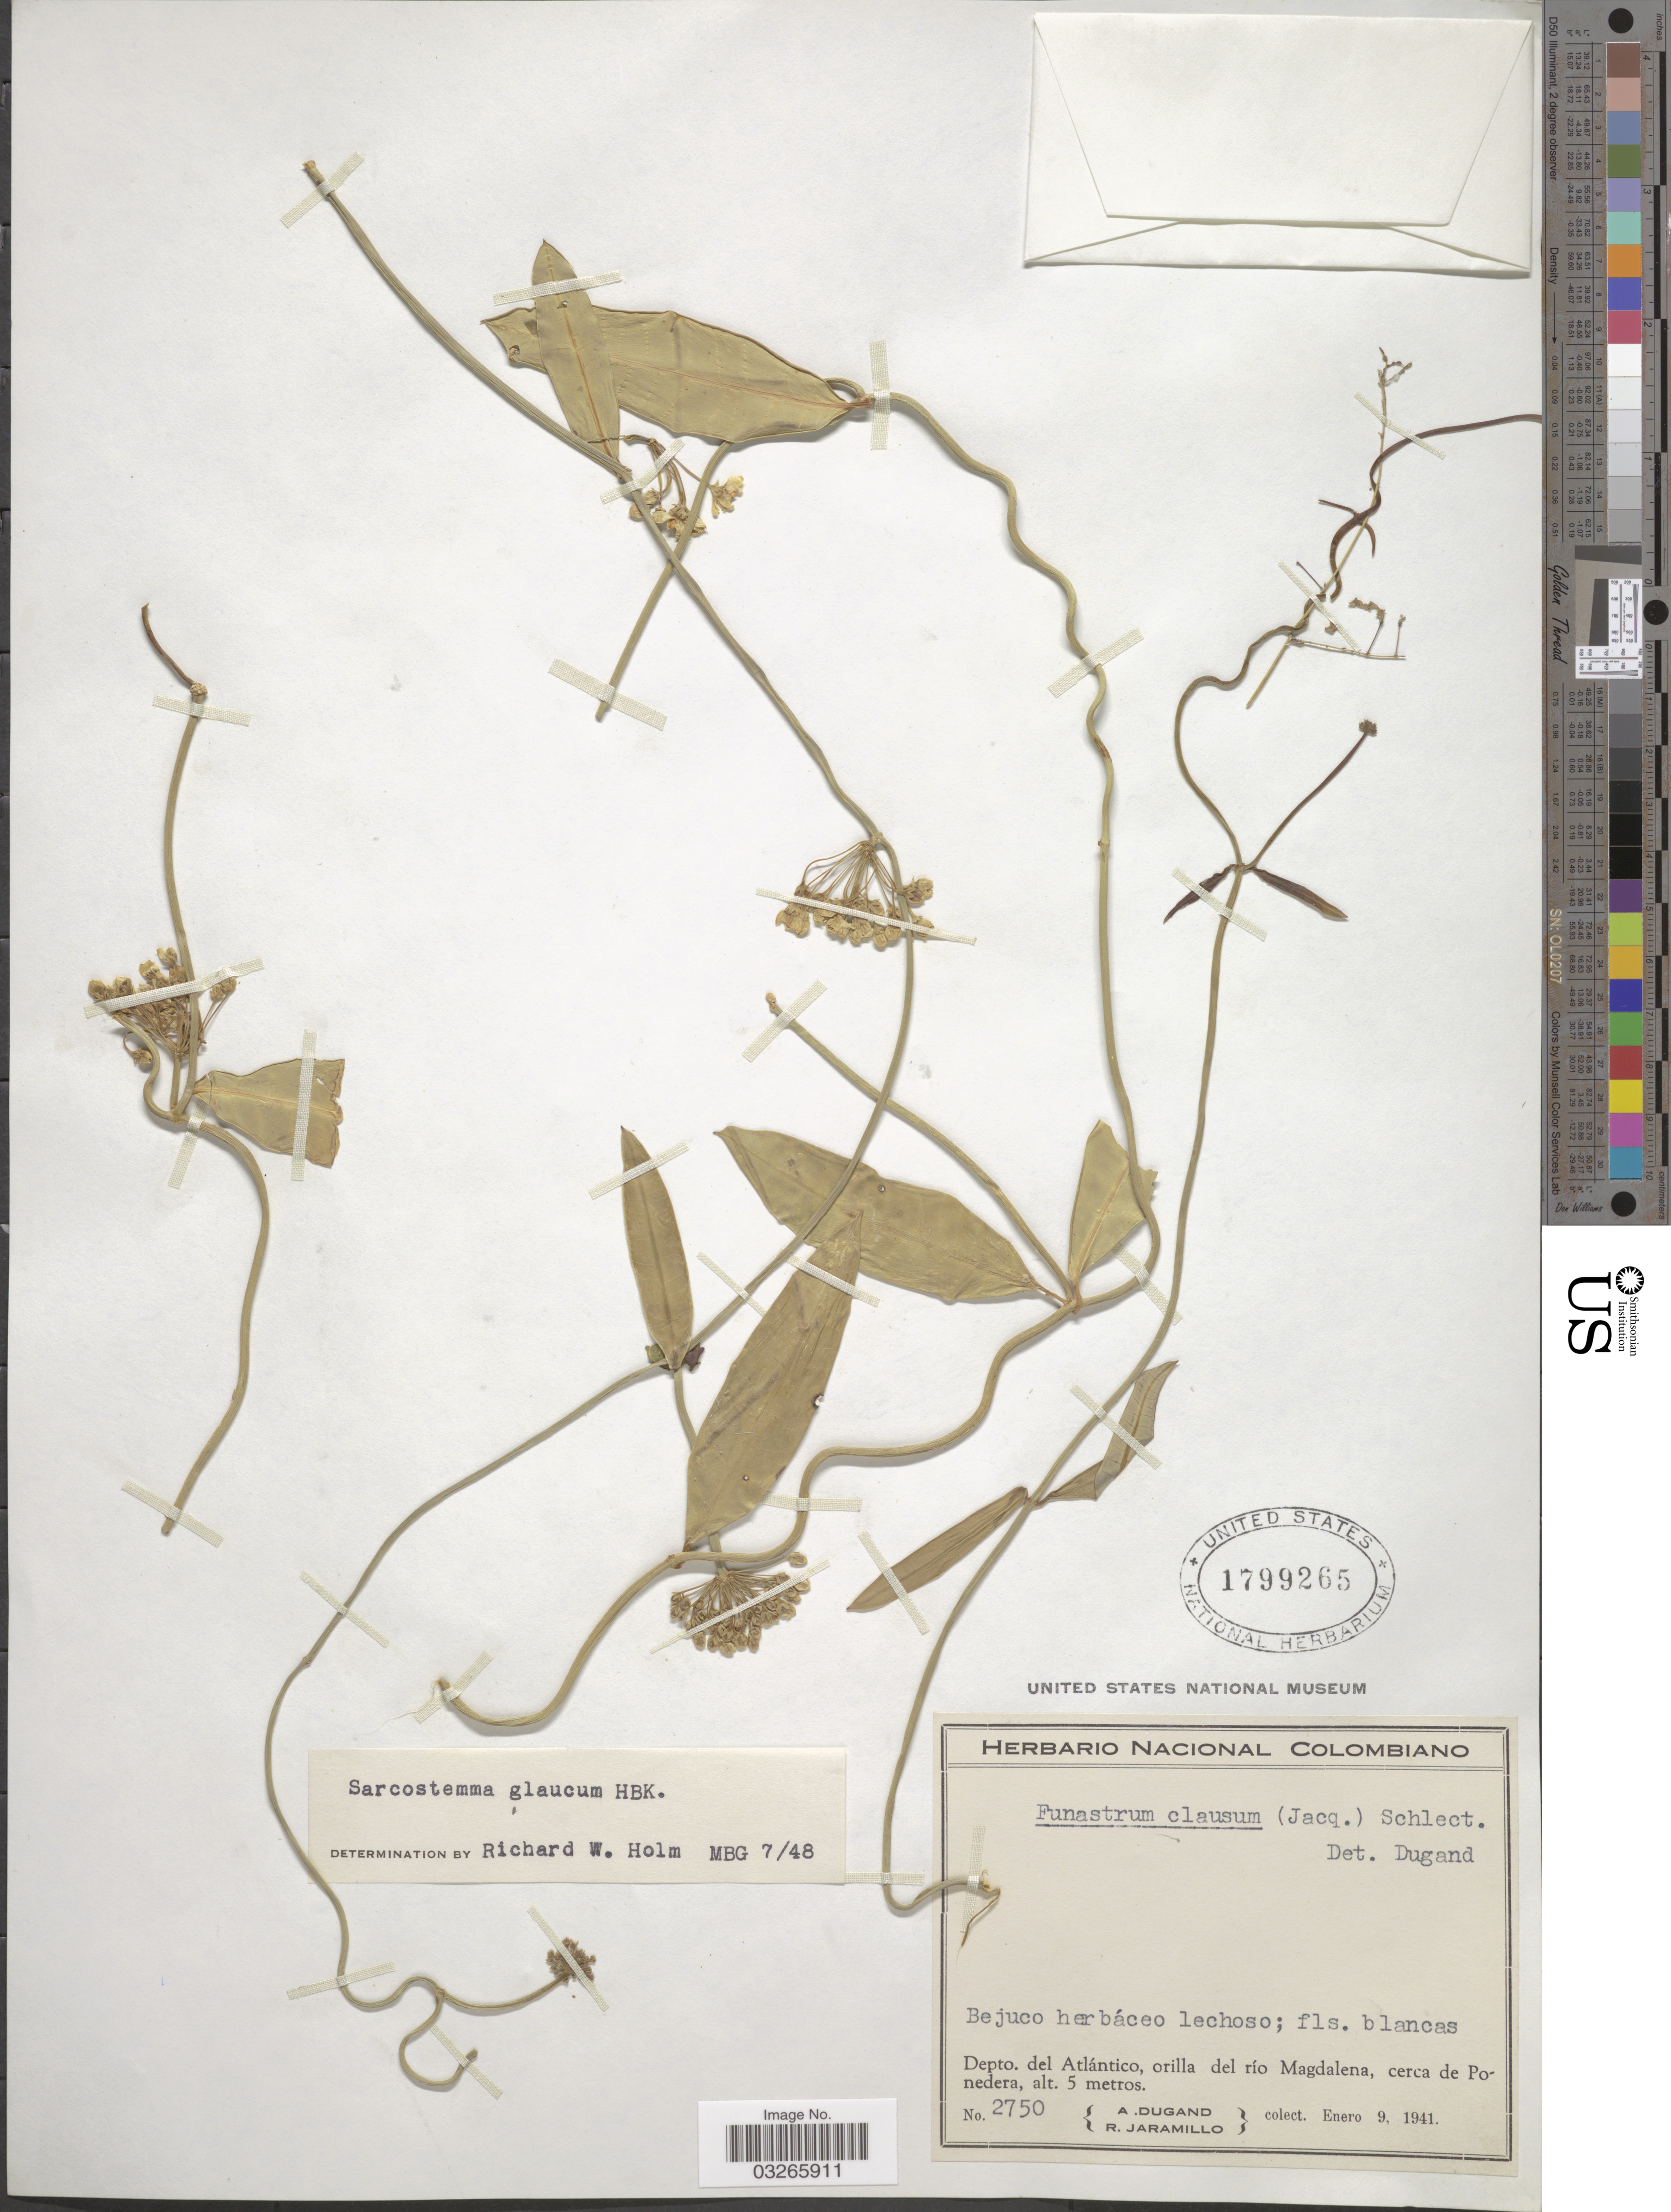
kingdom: Plantae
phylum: Tracheophyta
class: Magnoliopsida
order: Gentianales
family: Apocynaceae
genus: Sarcostemma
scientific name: Sarcostemma glaucum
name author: Kunth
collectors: A. Dugand & R. Jaramillo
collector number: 2750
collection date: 1941-01-09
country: Colombia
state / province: Atlántico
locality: Depto. del Atlántico, orilla del río Magdalena, cerca de Ponedera.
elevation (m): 5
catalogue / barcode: US 1799265